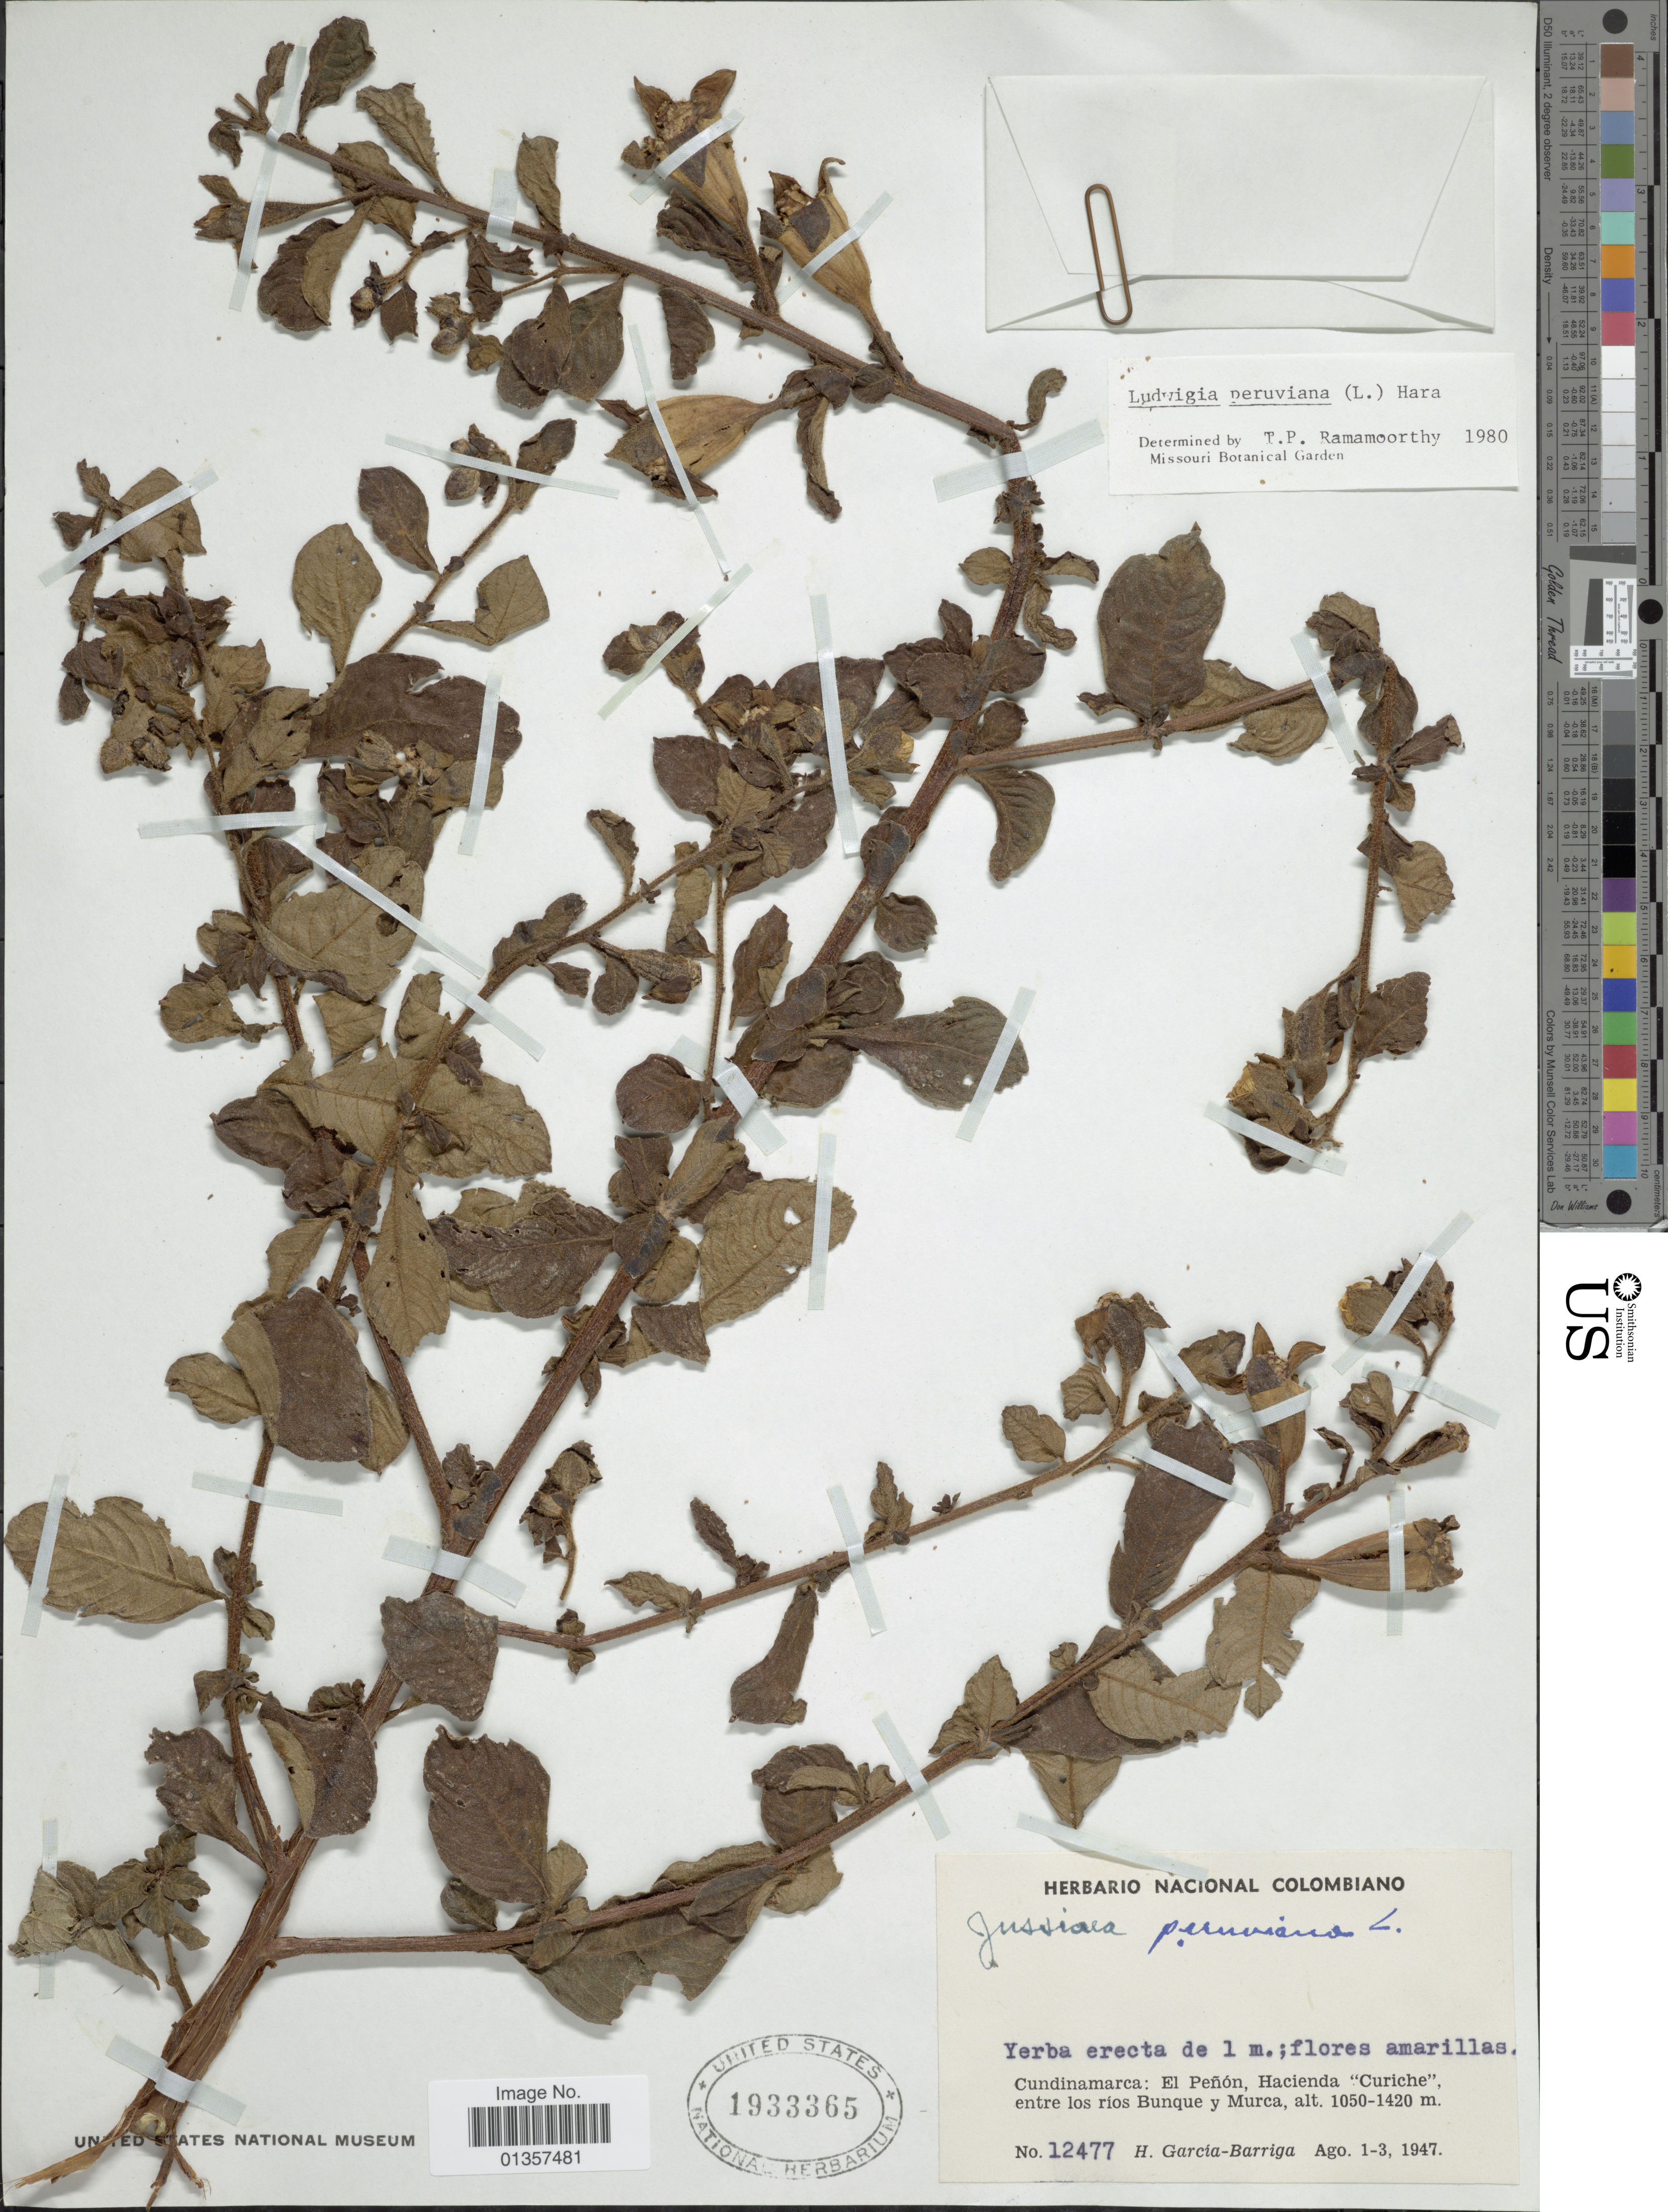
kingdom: Plantae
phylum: Tracheophyta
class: Magnoliopsida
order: Myrtales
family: Onagraceae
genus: Ludwigia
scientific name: Ludwigia peruviana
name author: (L.) H. Hara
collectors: H. García Barriga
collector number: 12477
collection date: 1947-08-01/1947-08-03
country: Colombia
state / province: Cundinamarca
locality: El Peñon, Hacienda "Curiche" entre los ríos Bunque y Murca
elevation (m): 1050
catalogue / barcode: US 1933365